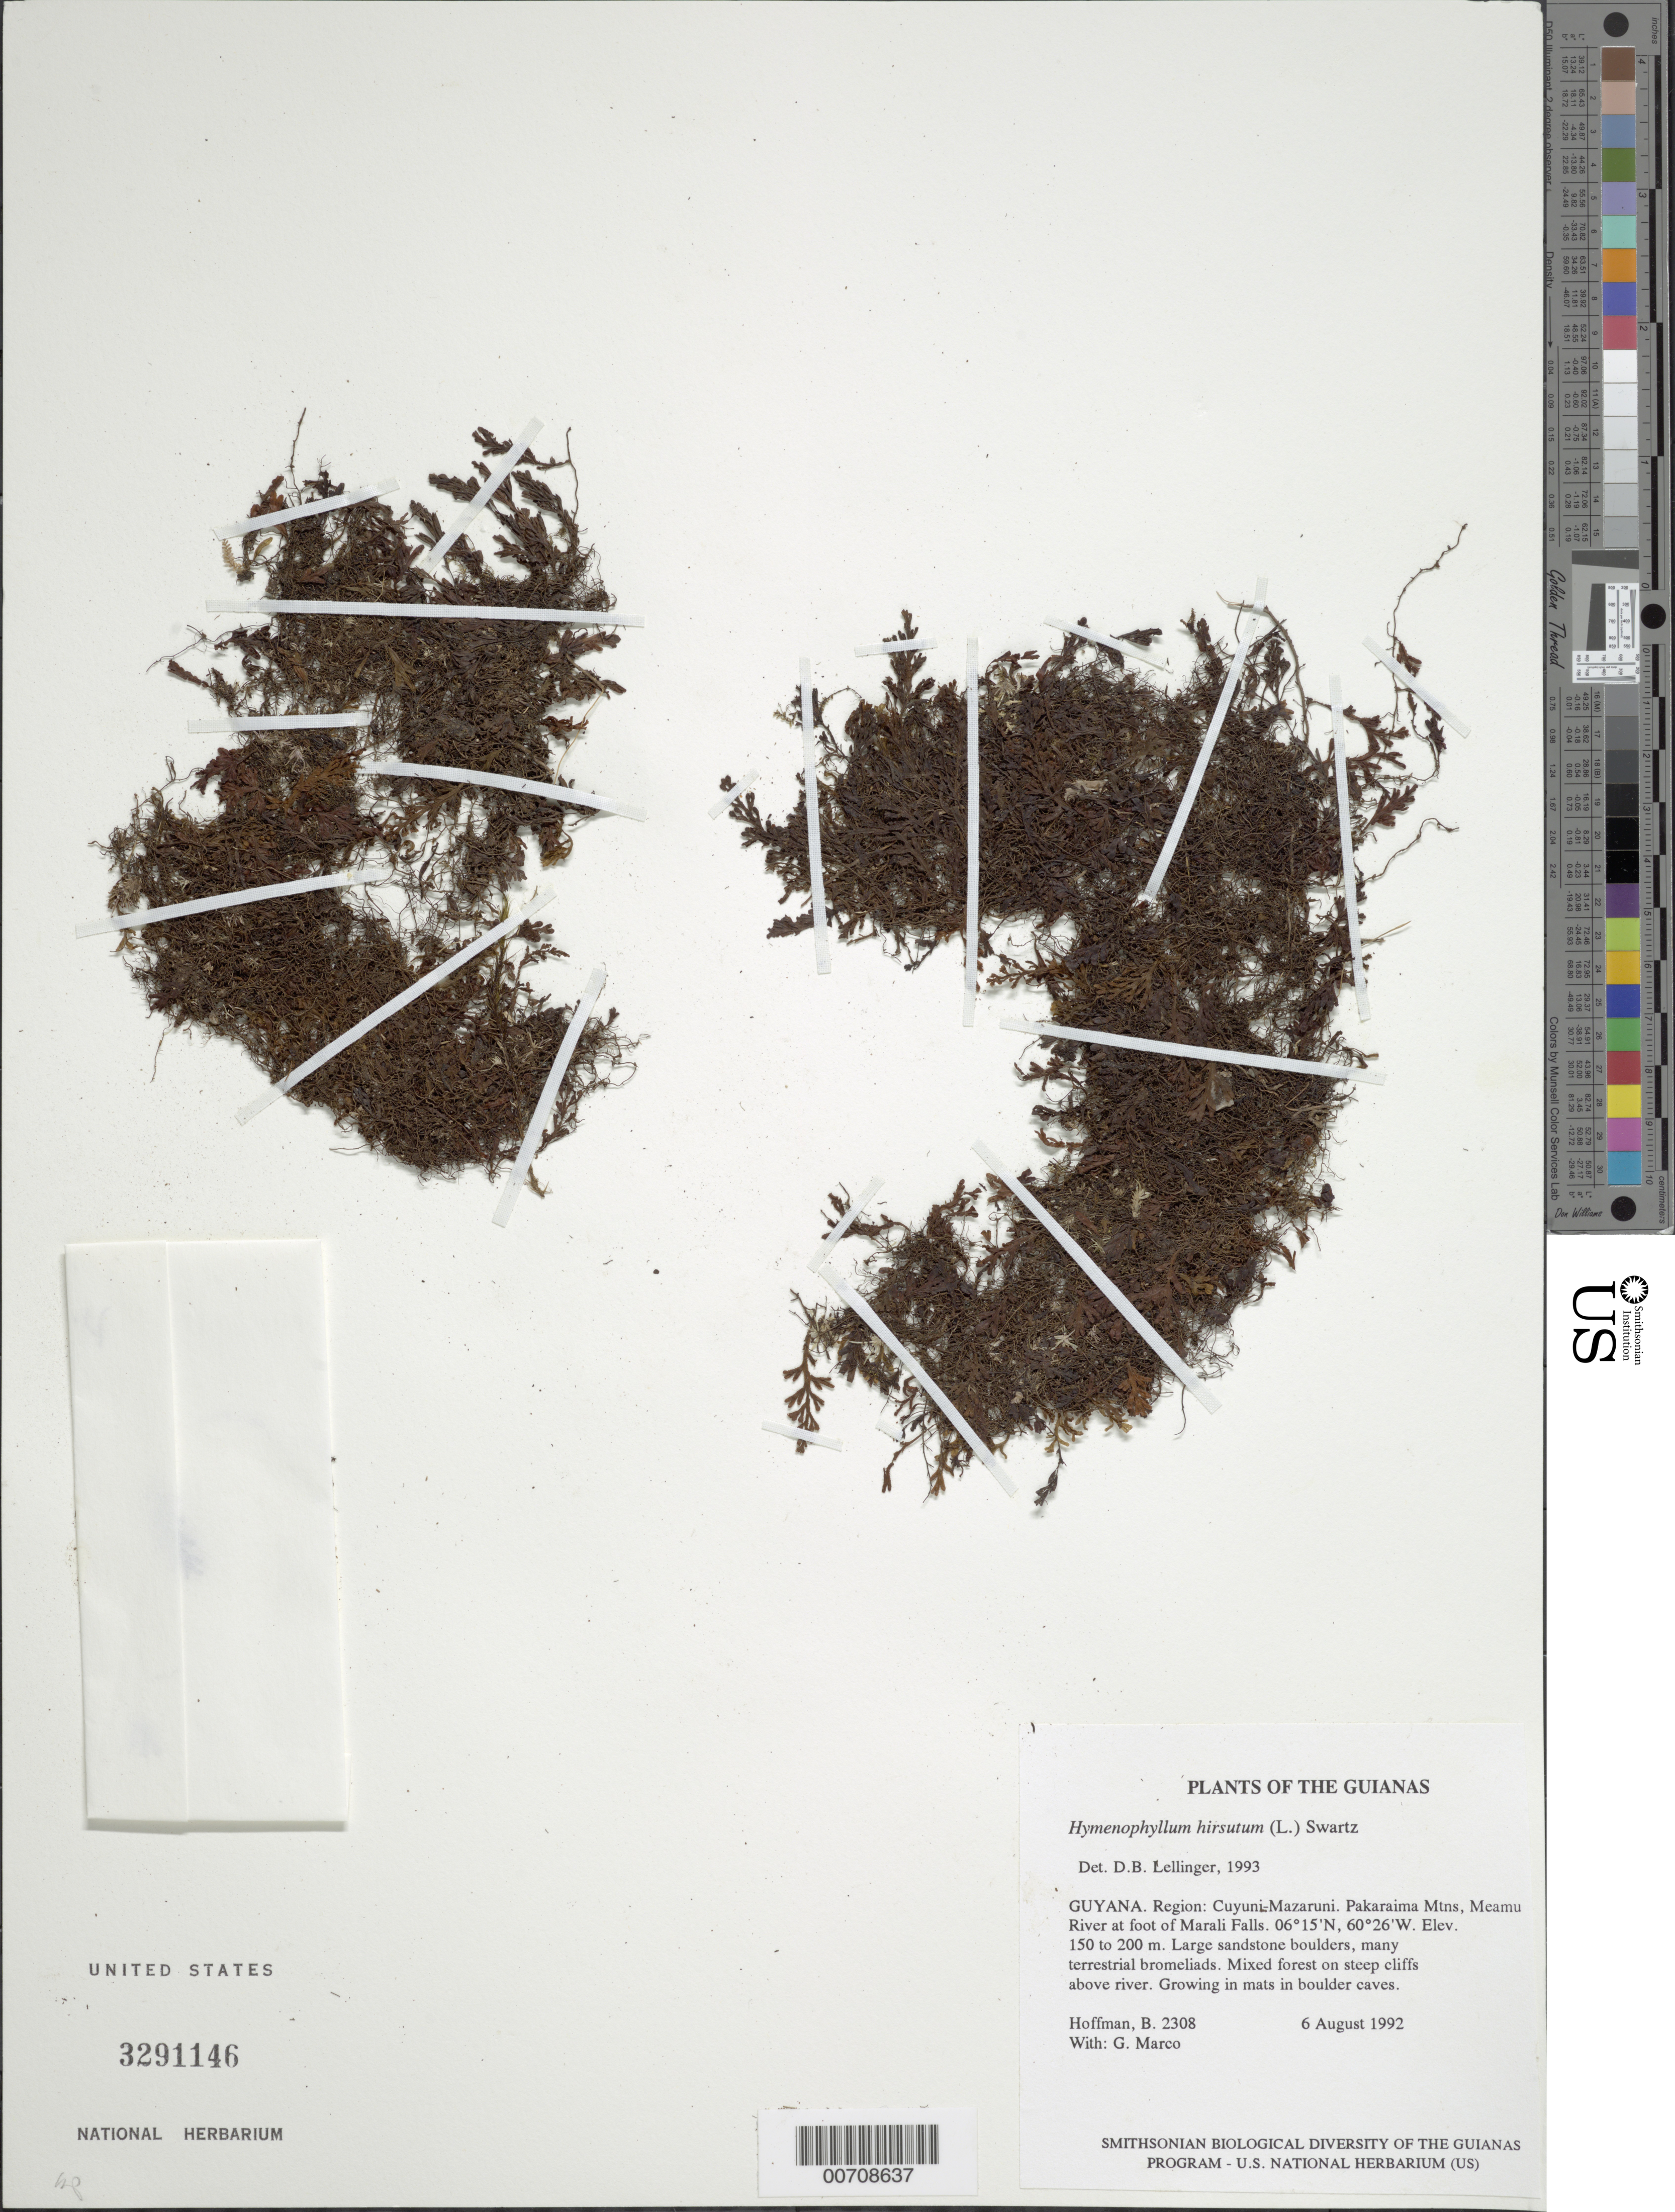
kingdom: Plantae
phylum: Tracheophyta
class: Polypodiopsida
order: Hymenophyllales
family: Hymenophyllaceae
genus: Hymenophyllum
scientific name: Hymenophyllum hirsutum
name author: (L.) Sw.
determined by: Lellinger, David B., (BOT), Smithsonian Institution - National Museum of Natural History (UNITED STATES)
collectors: B. Hoffman & G. Marco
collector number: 2308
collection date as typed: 6 August 1992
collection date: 1992-08-06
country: Guyana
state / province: Cuyuni-Mazaruni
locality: Pakaraima Mountains, Meamu River at foot of Marali Falls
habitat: Large sandstone boulders, many terrestrial bromeliads. Mixed forest on steep cliffs above river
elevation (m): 150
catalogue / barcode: US 3291146